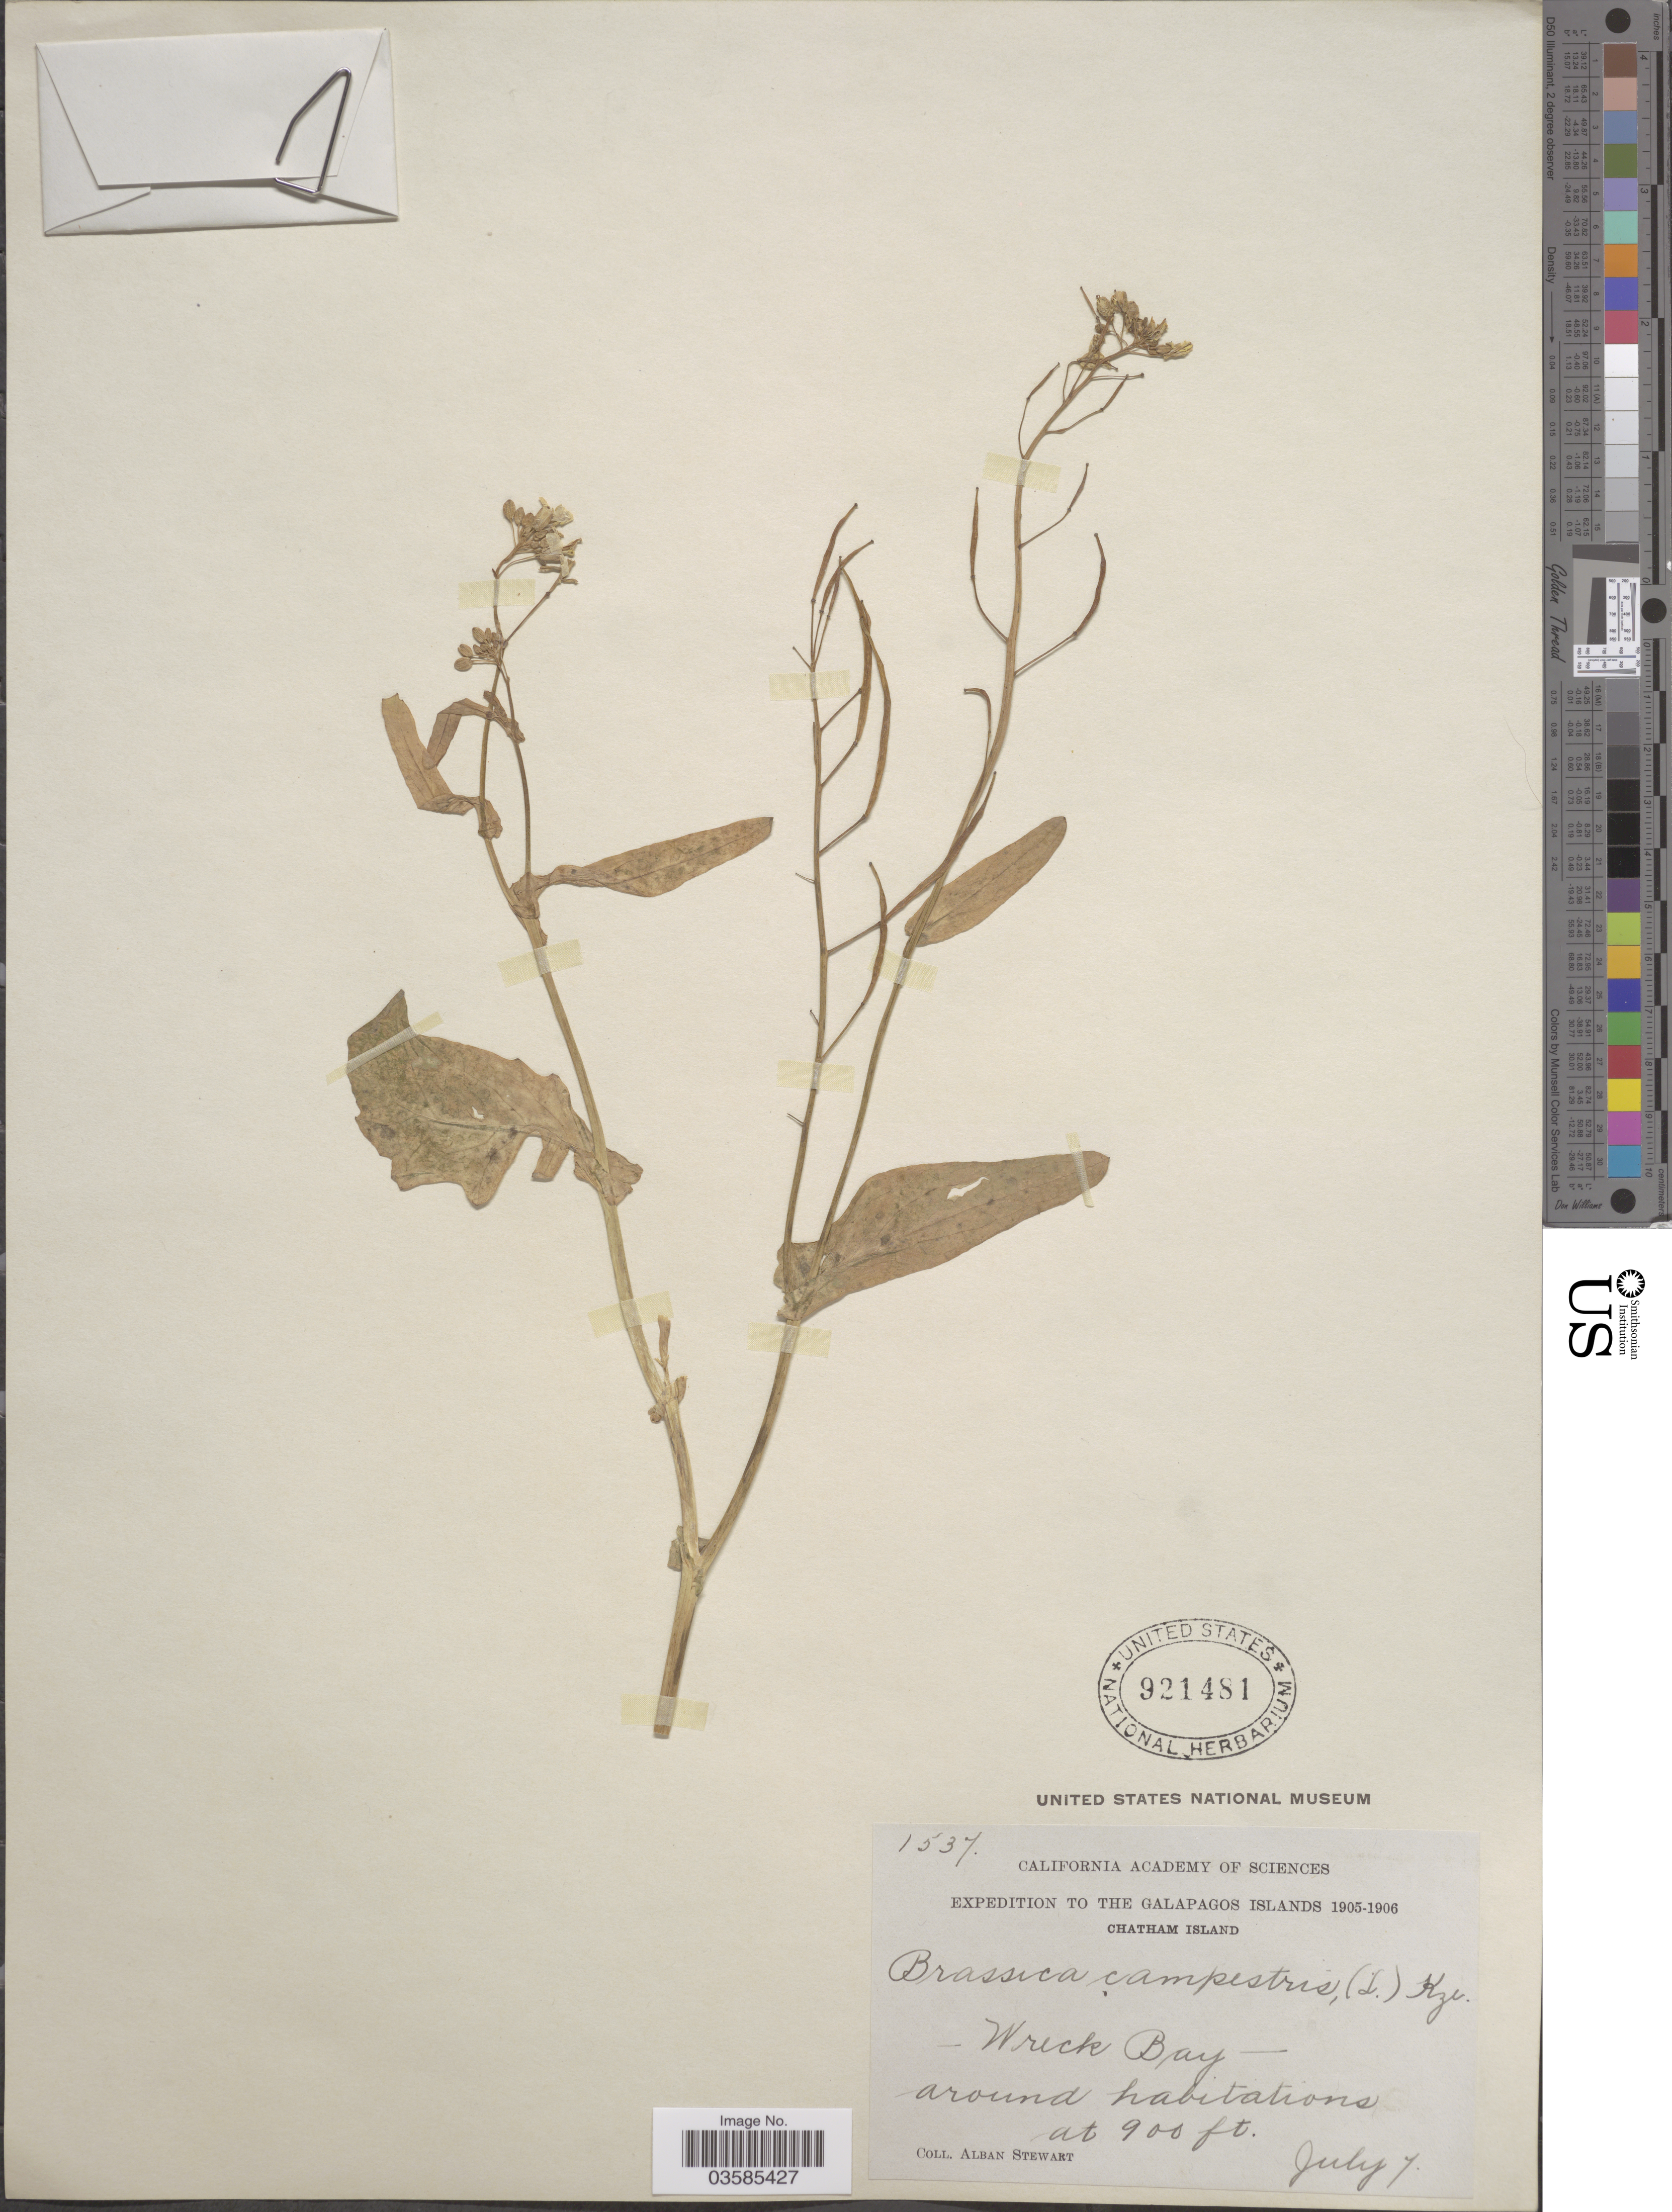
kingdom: Plantae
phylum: Tracheophyta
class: Magnoliopsida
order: Brassicales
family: Brassicaceae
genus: Brassica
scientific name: Brassica campestris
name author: L.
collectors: A. Stewart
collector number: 1537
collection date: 1905-07-07/1906-07-07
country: Ecuador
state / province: Colón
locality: Galapagos Islands. Chatham Island. Wreck Bay.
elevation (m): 274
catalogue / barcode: US 921481